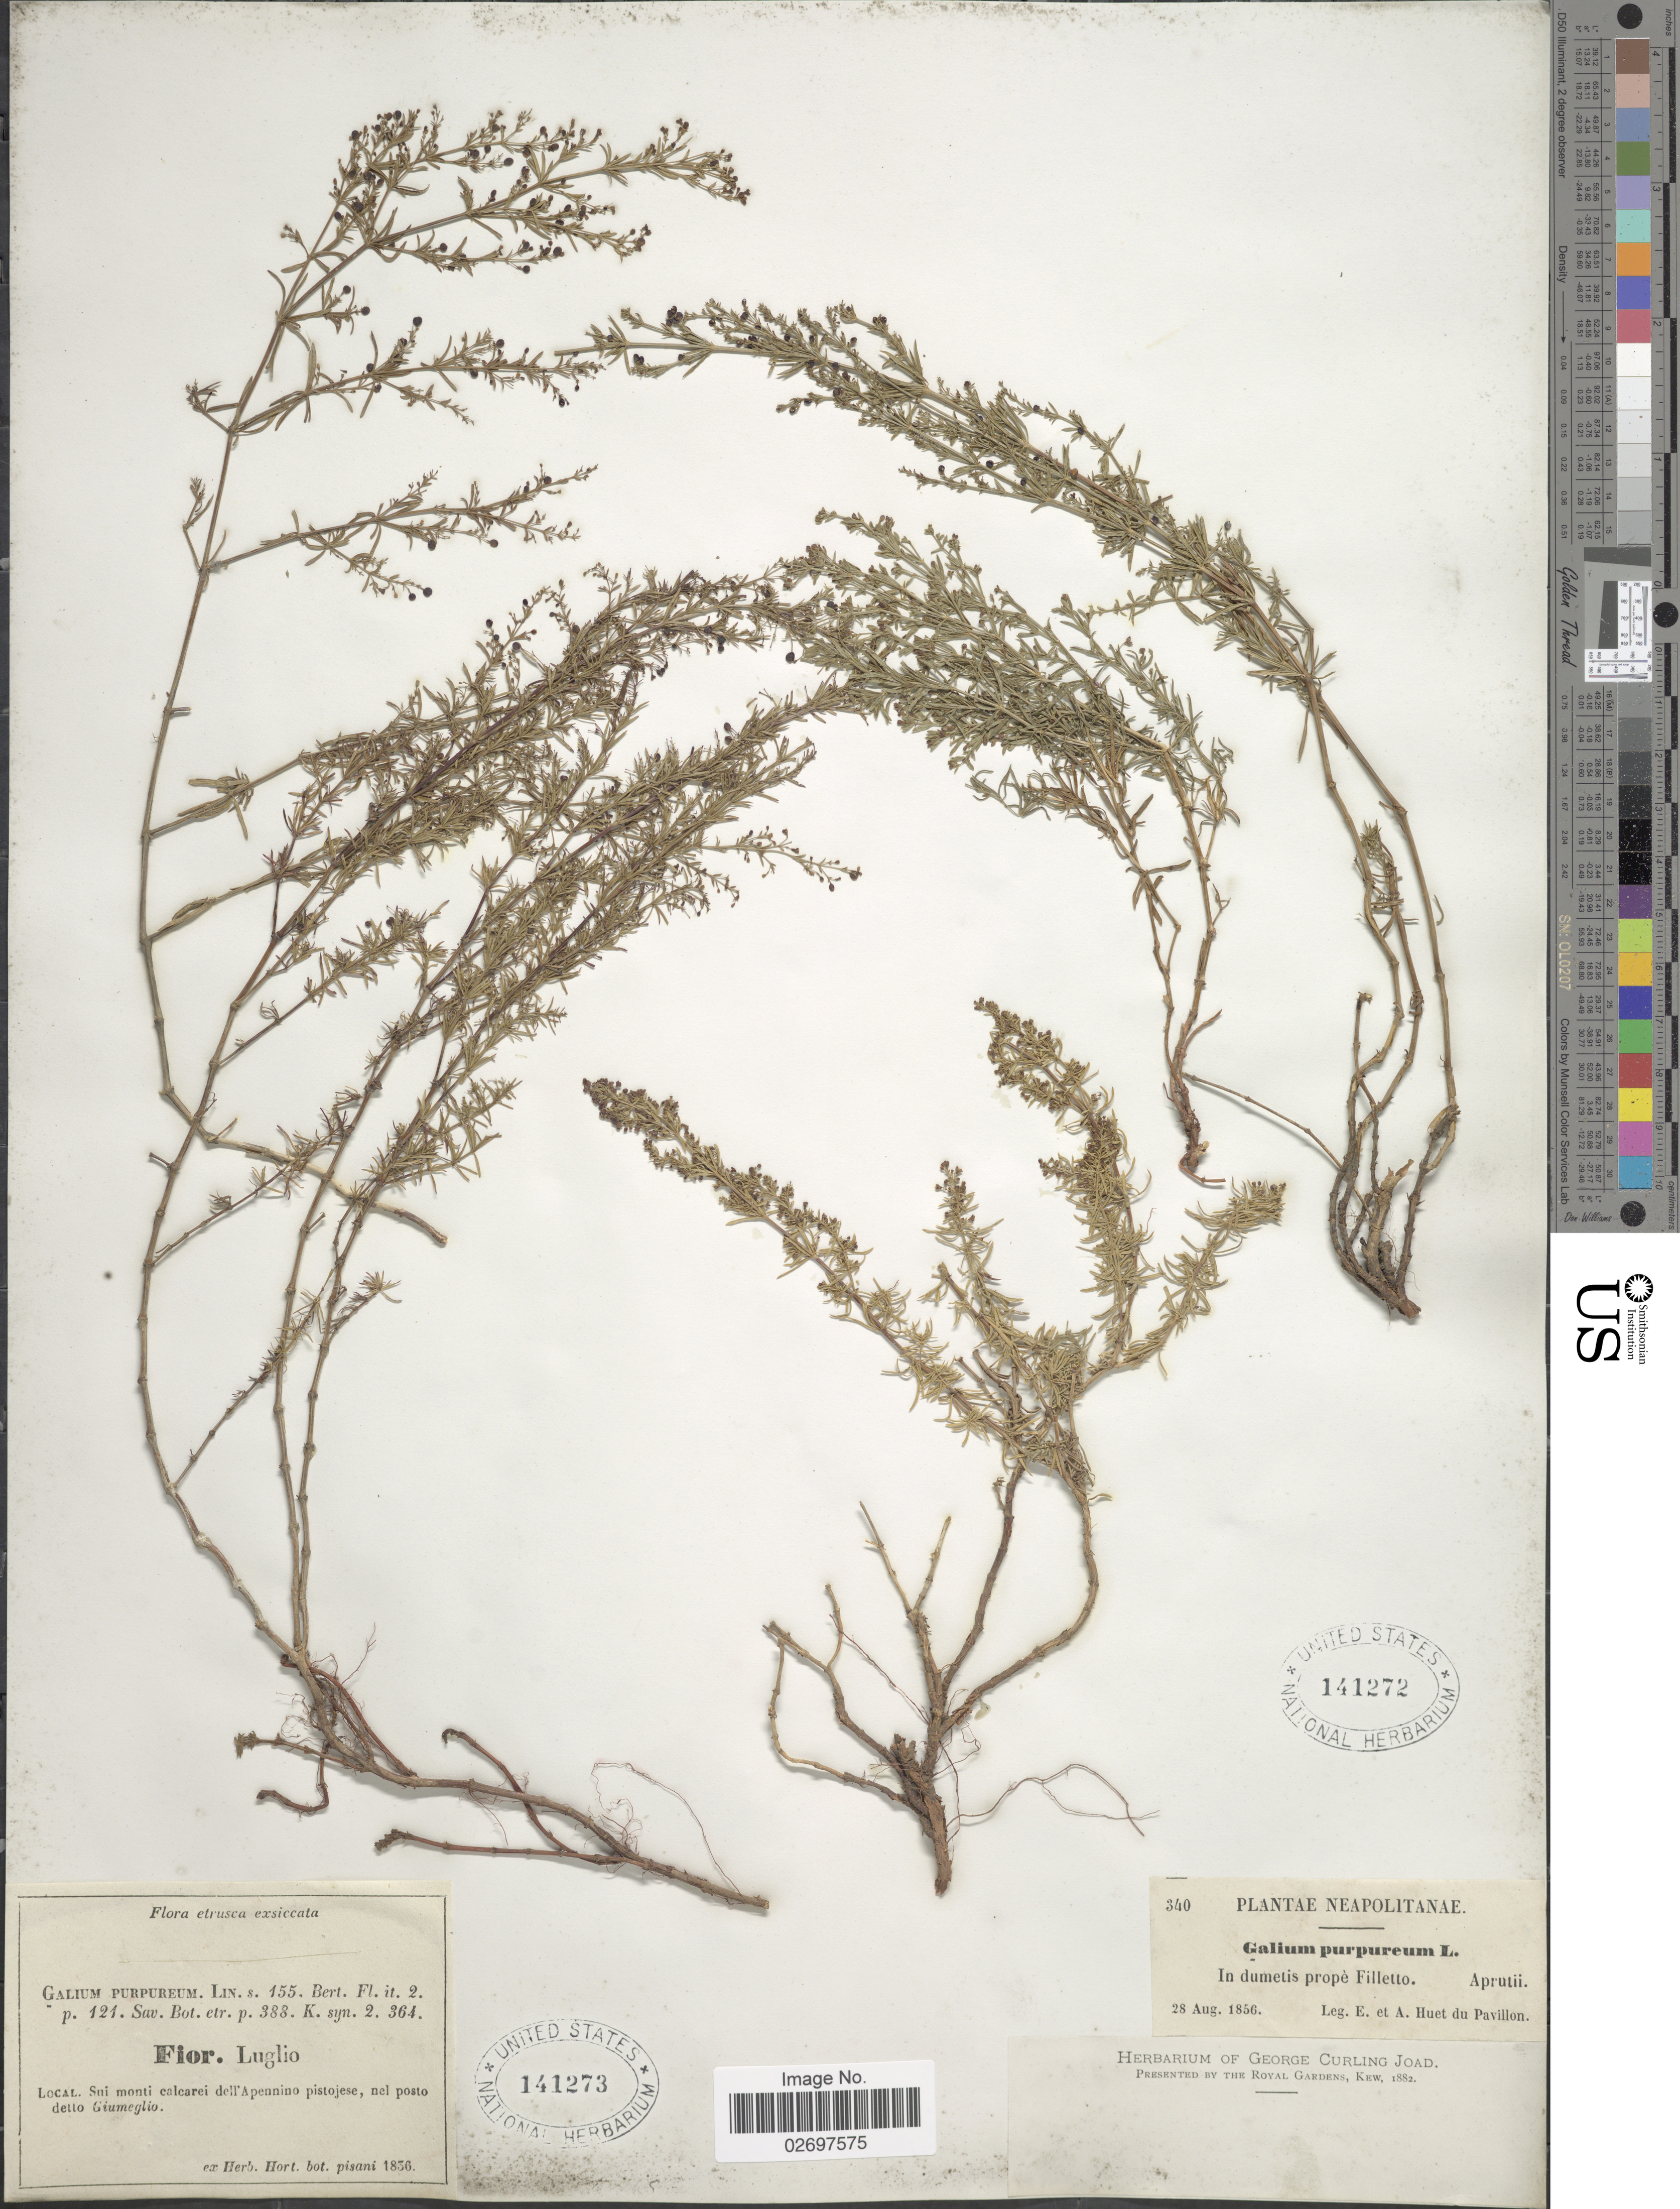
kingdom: Plantae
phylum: Tracheophyta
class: Magnoliopsida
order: Gentianales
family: Rubiaceae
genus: Galium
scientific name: Galium purpureum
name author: L.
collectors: ex herb. Hort. Bot. Pisani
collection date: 1836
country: Italy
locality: Sui monti calcarei dell'Apenino pistojese, nel posto dello Giumeglio. Etrusca.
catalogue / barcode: US 141273-2